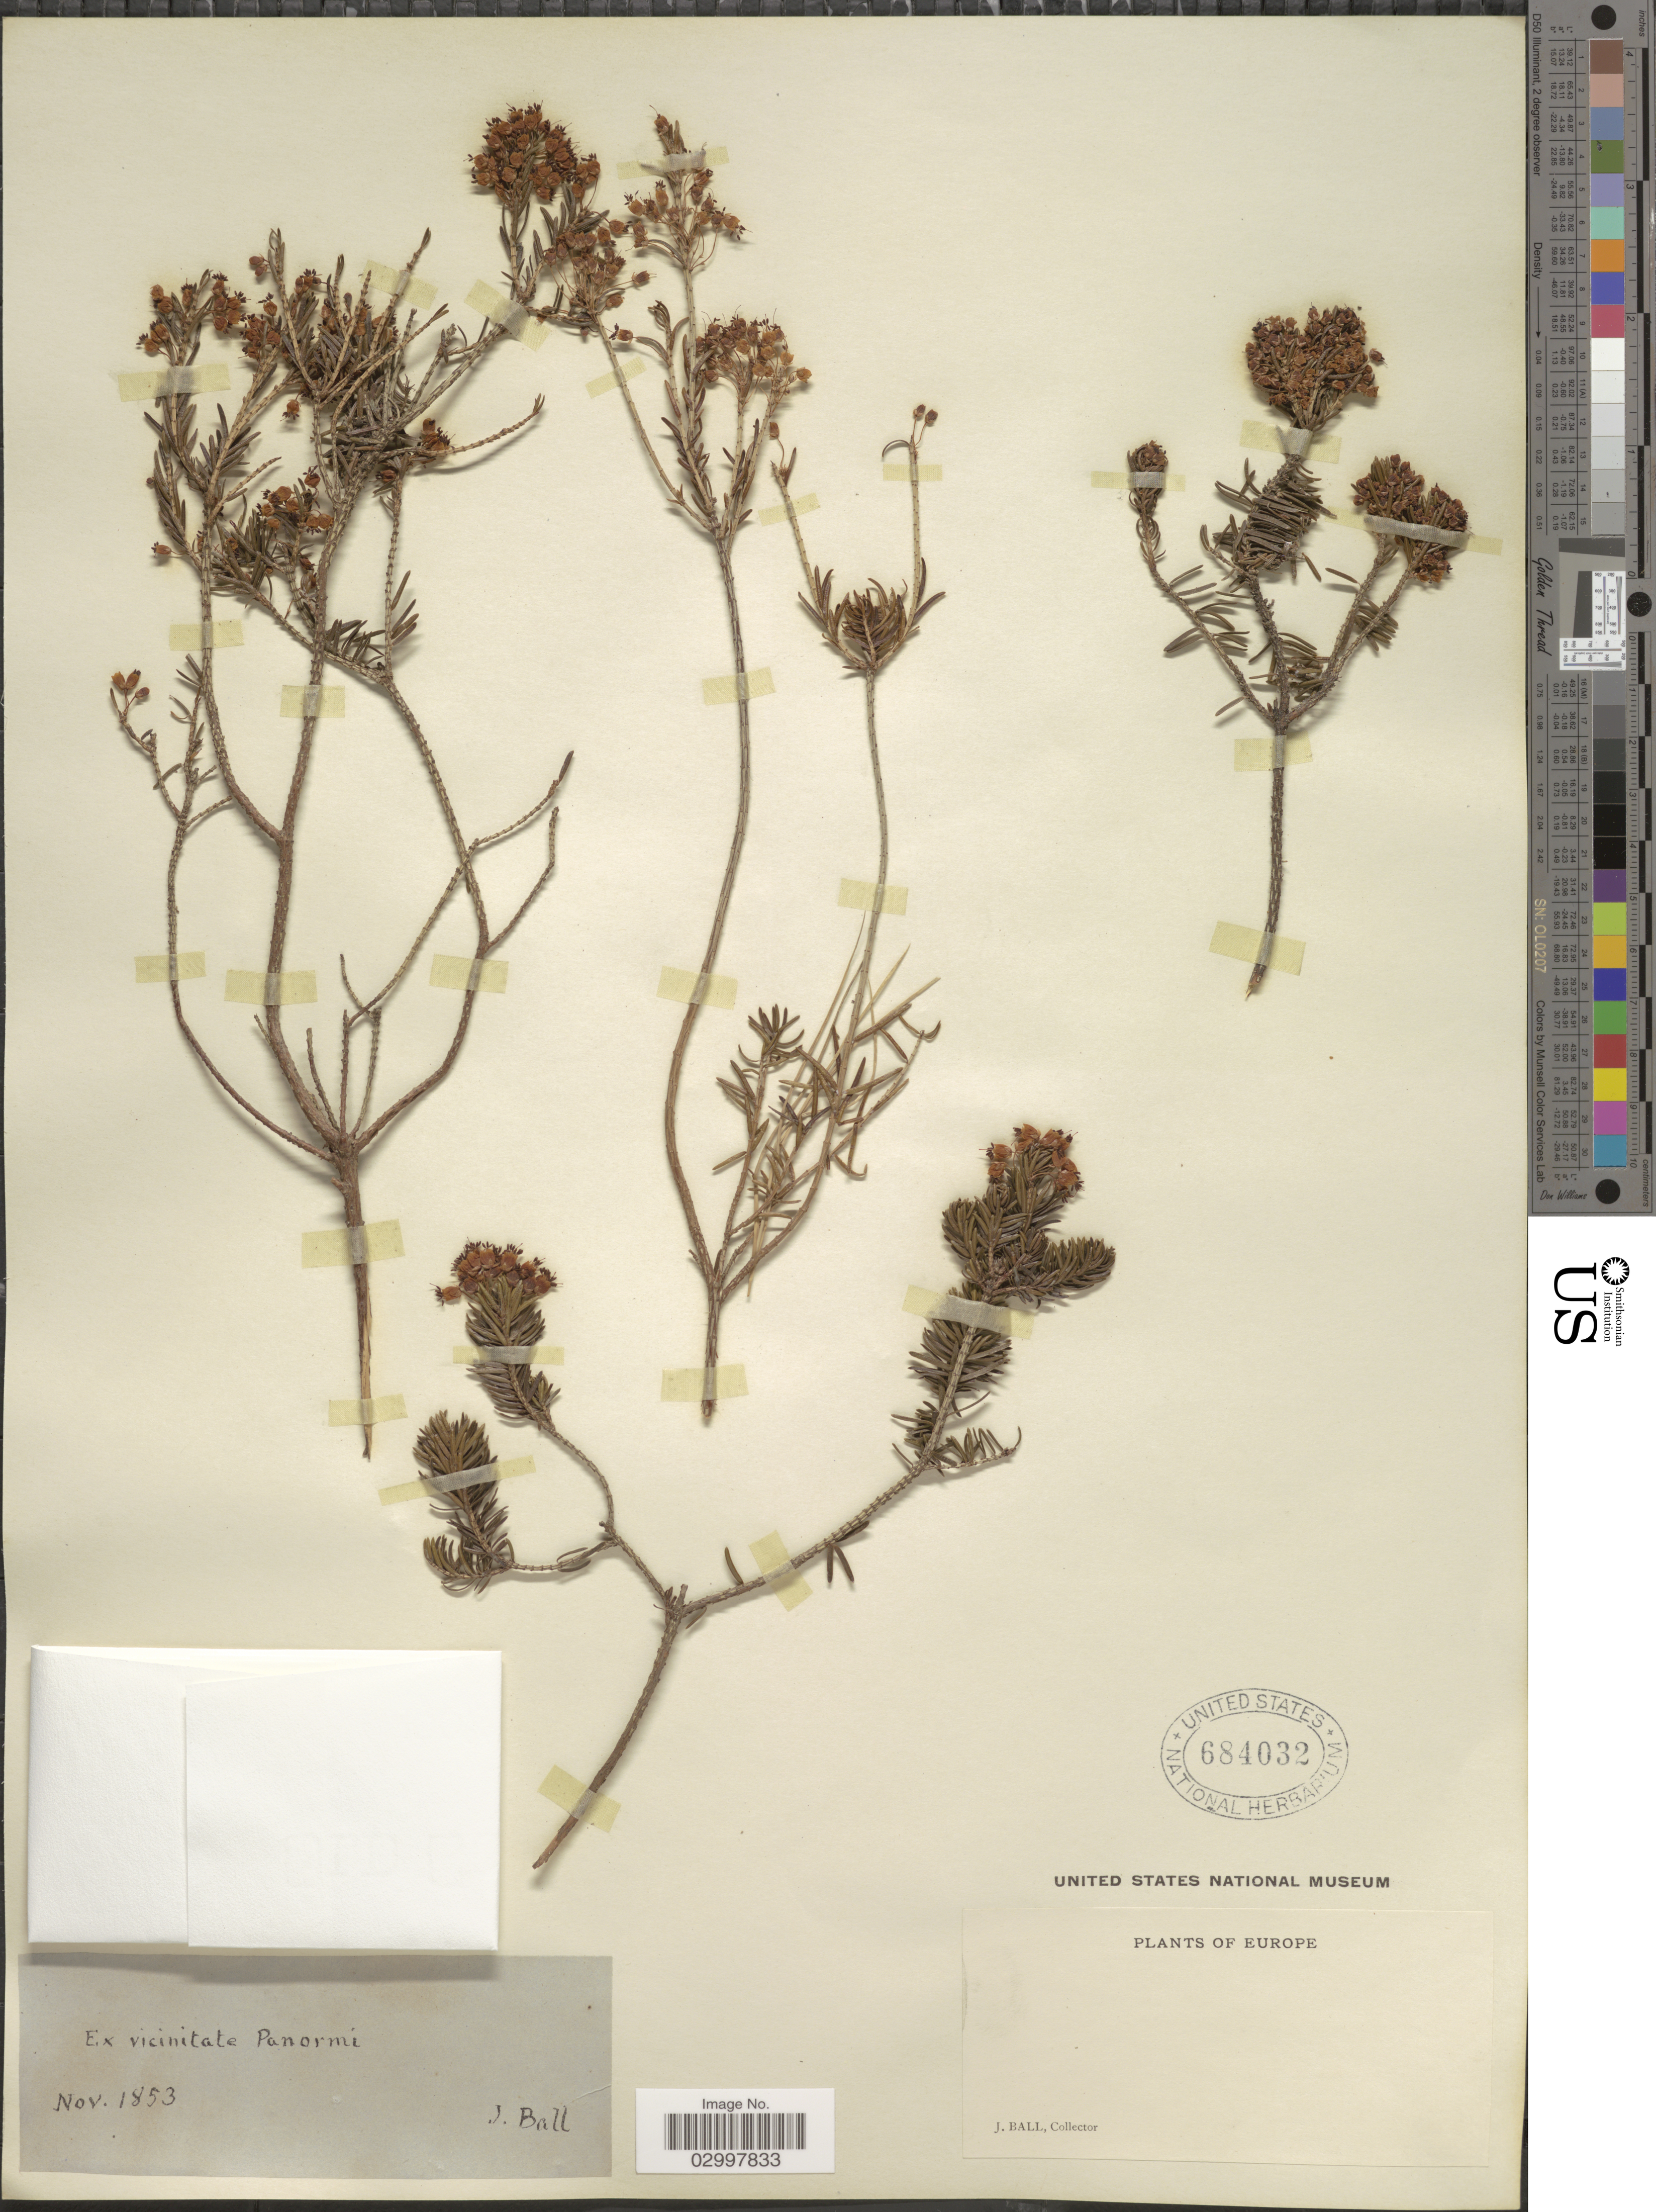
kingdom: Plantae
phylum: Tracheophyta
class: Magnoliopsida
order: Ericales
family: Ericaceae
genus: Erica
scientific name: Erica sp.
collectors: J. Ball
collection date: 1853-11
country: Italy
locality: Europe. Ex vicinitate Panormi.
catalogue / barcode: US 684032